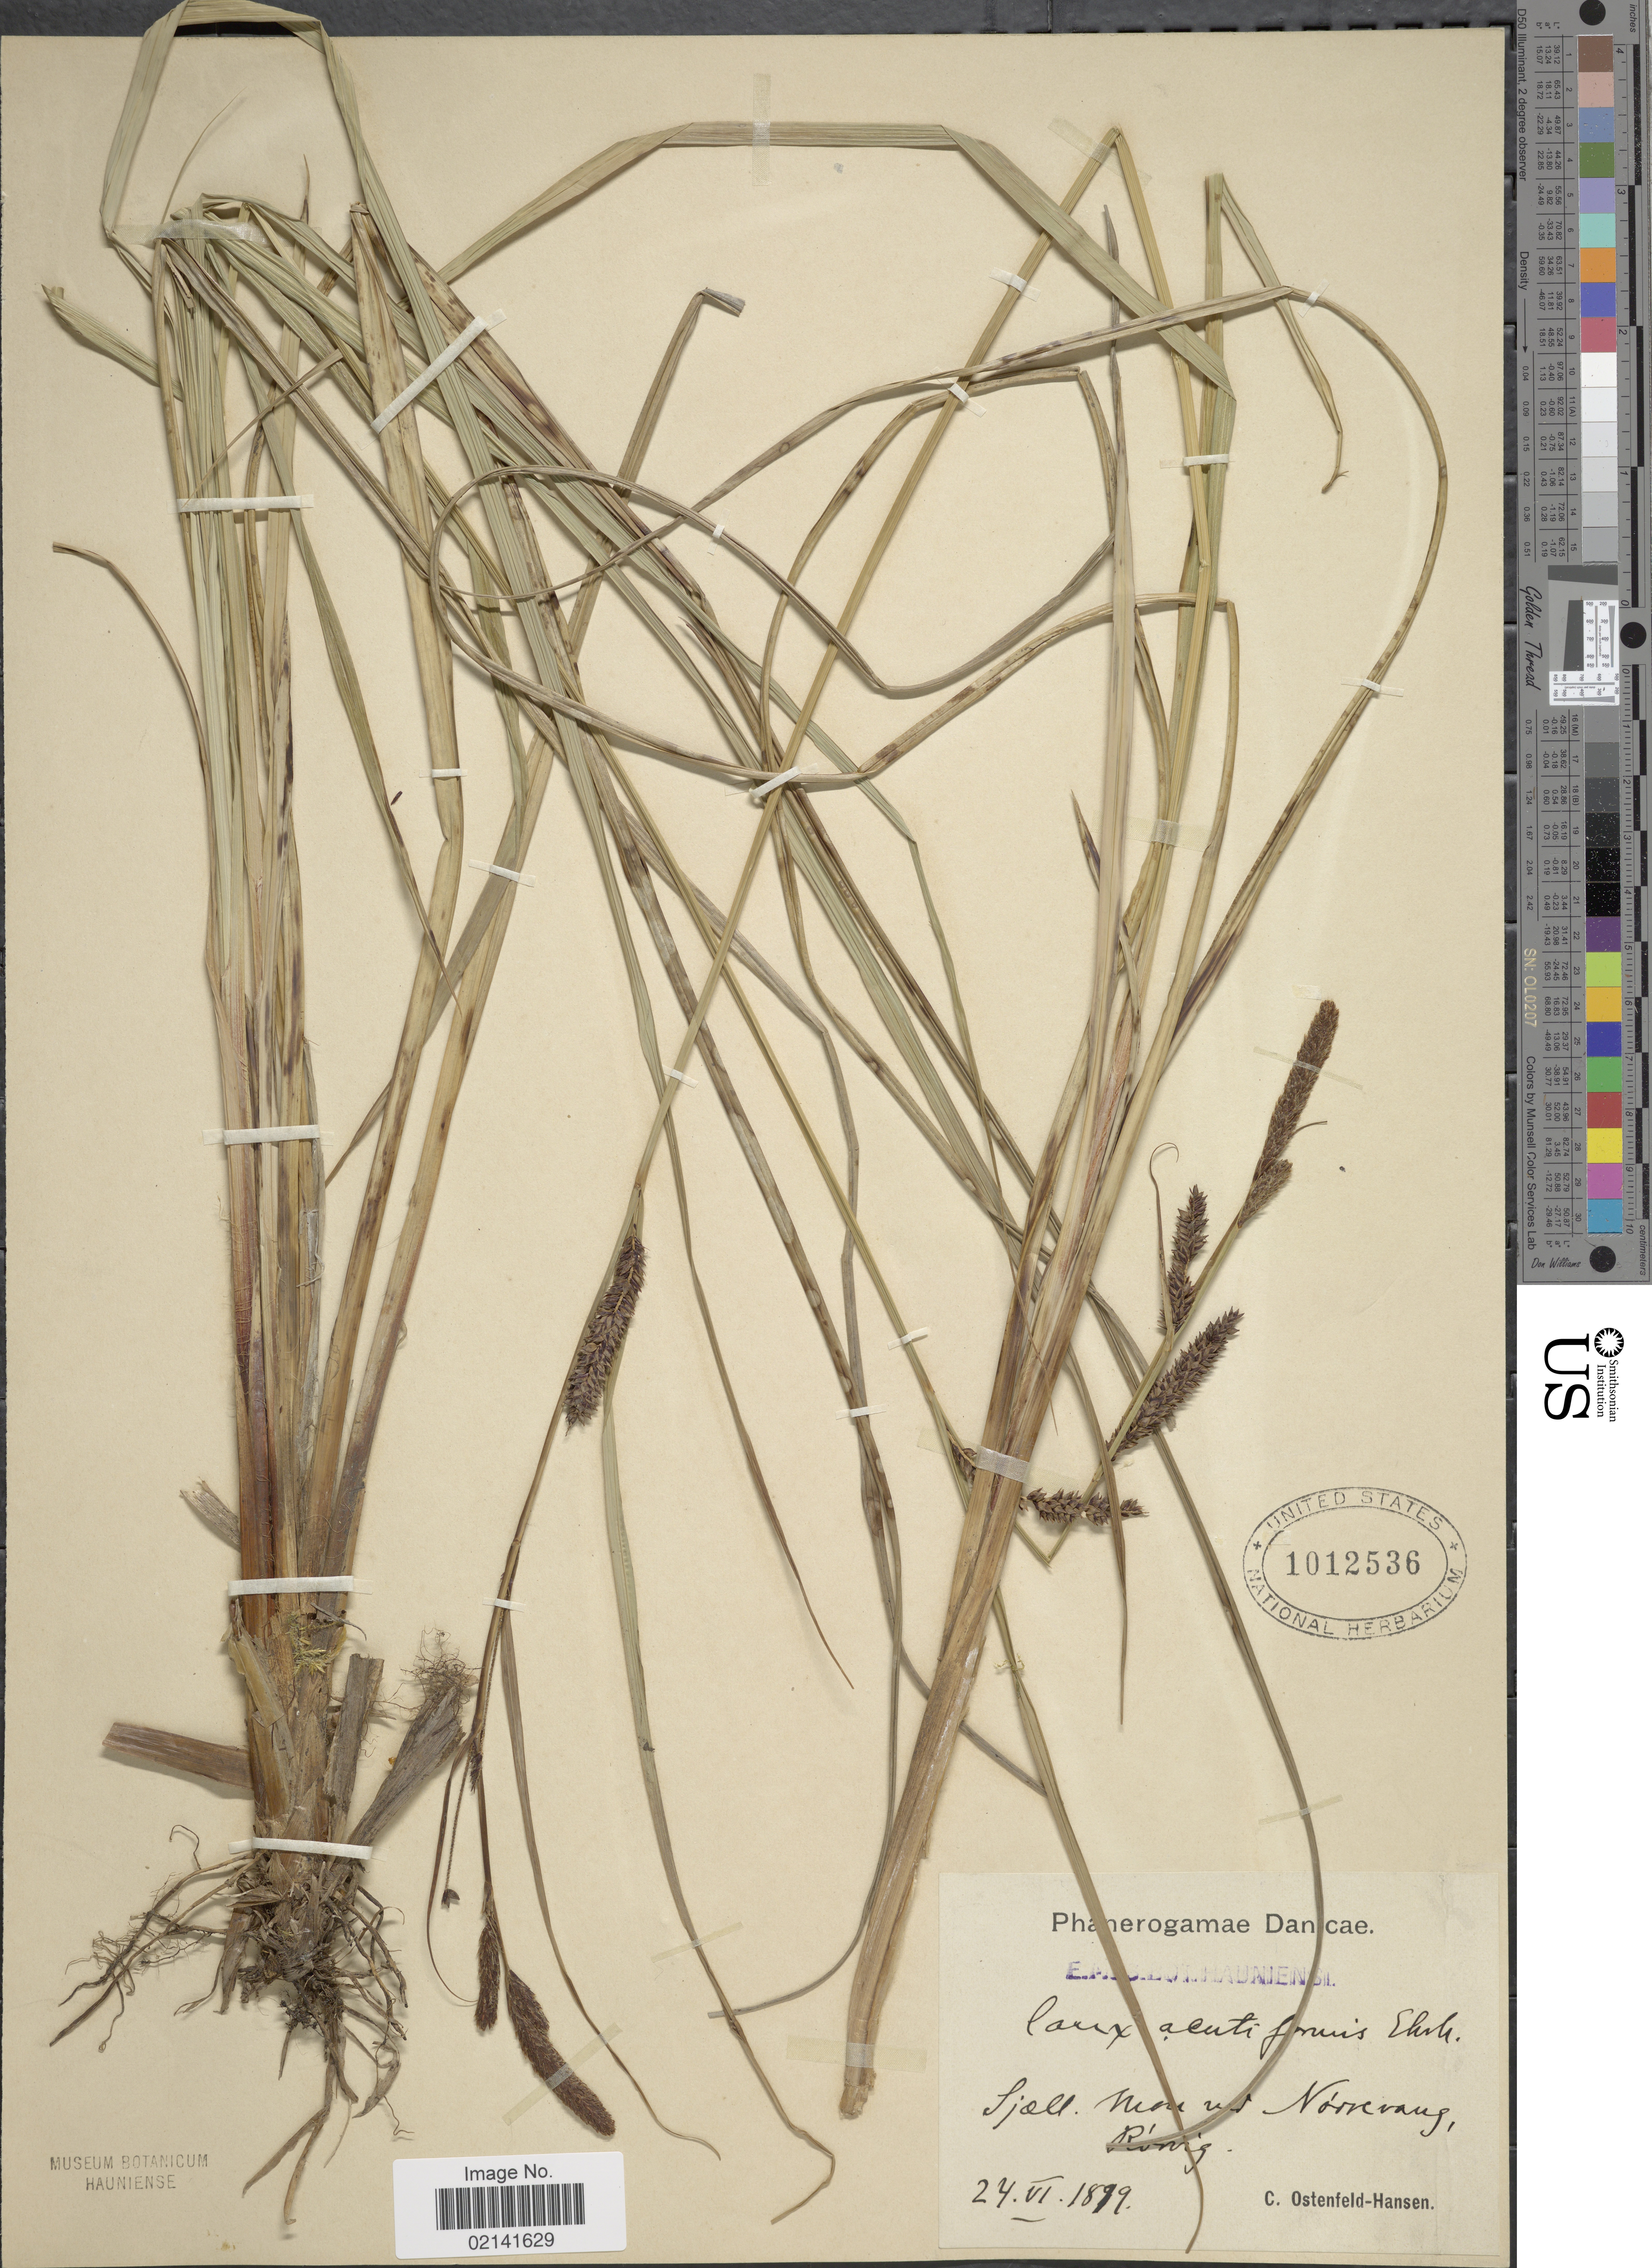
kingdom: Plantae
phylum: Tracheophyta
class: Liliopsida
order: Poales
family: Cyperaceae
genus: Carex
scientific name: Carex acutiformis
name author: Ehrh.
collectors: C. E. H. Ostenfeld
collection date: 1899-06-24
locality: Phanerogamae Dancae, Sjoll Mou ud Nodrevang Rivig [interpreted]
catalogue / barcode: US 1012536